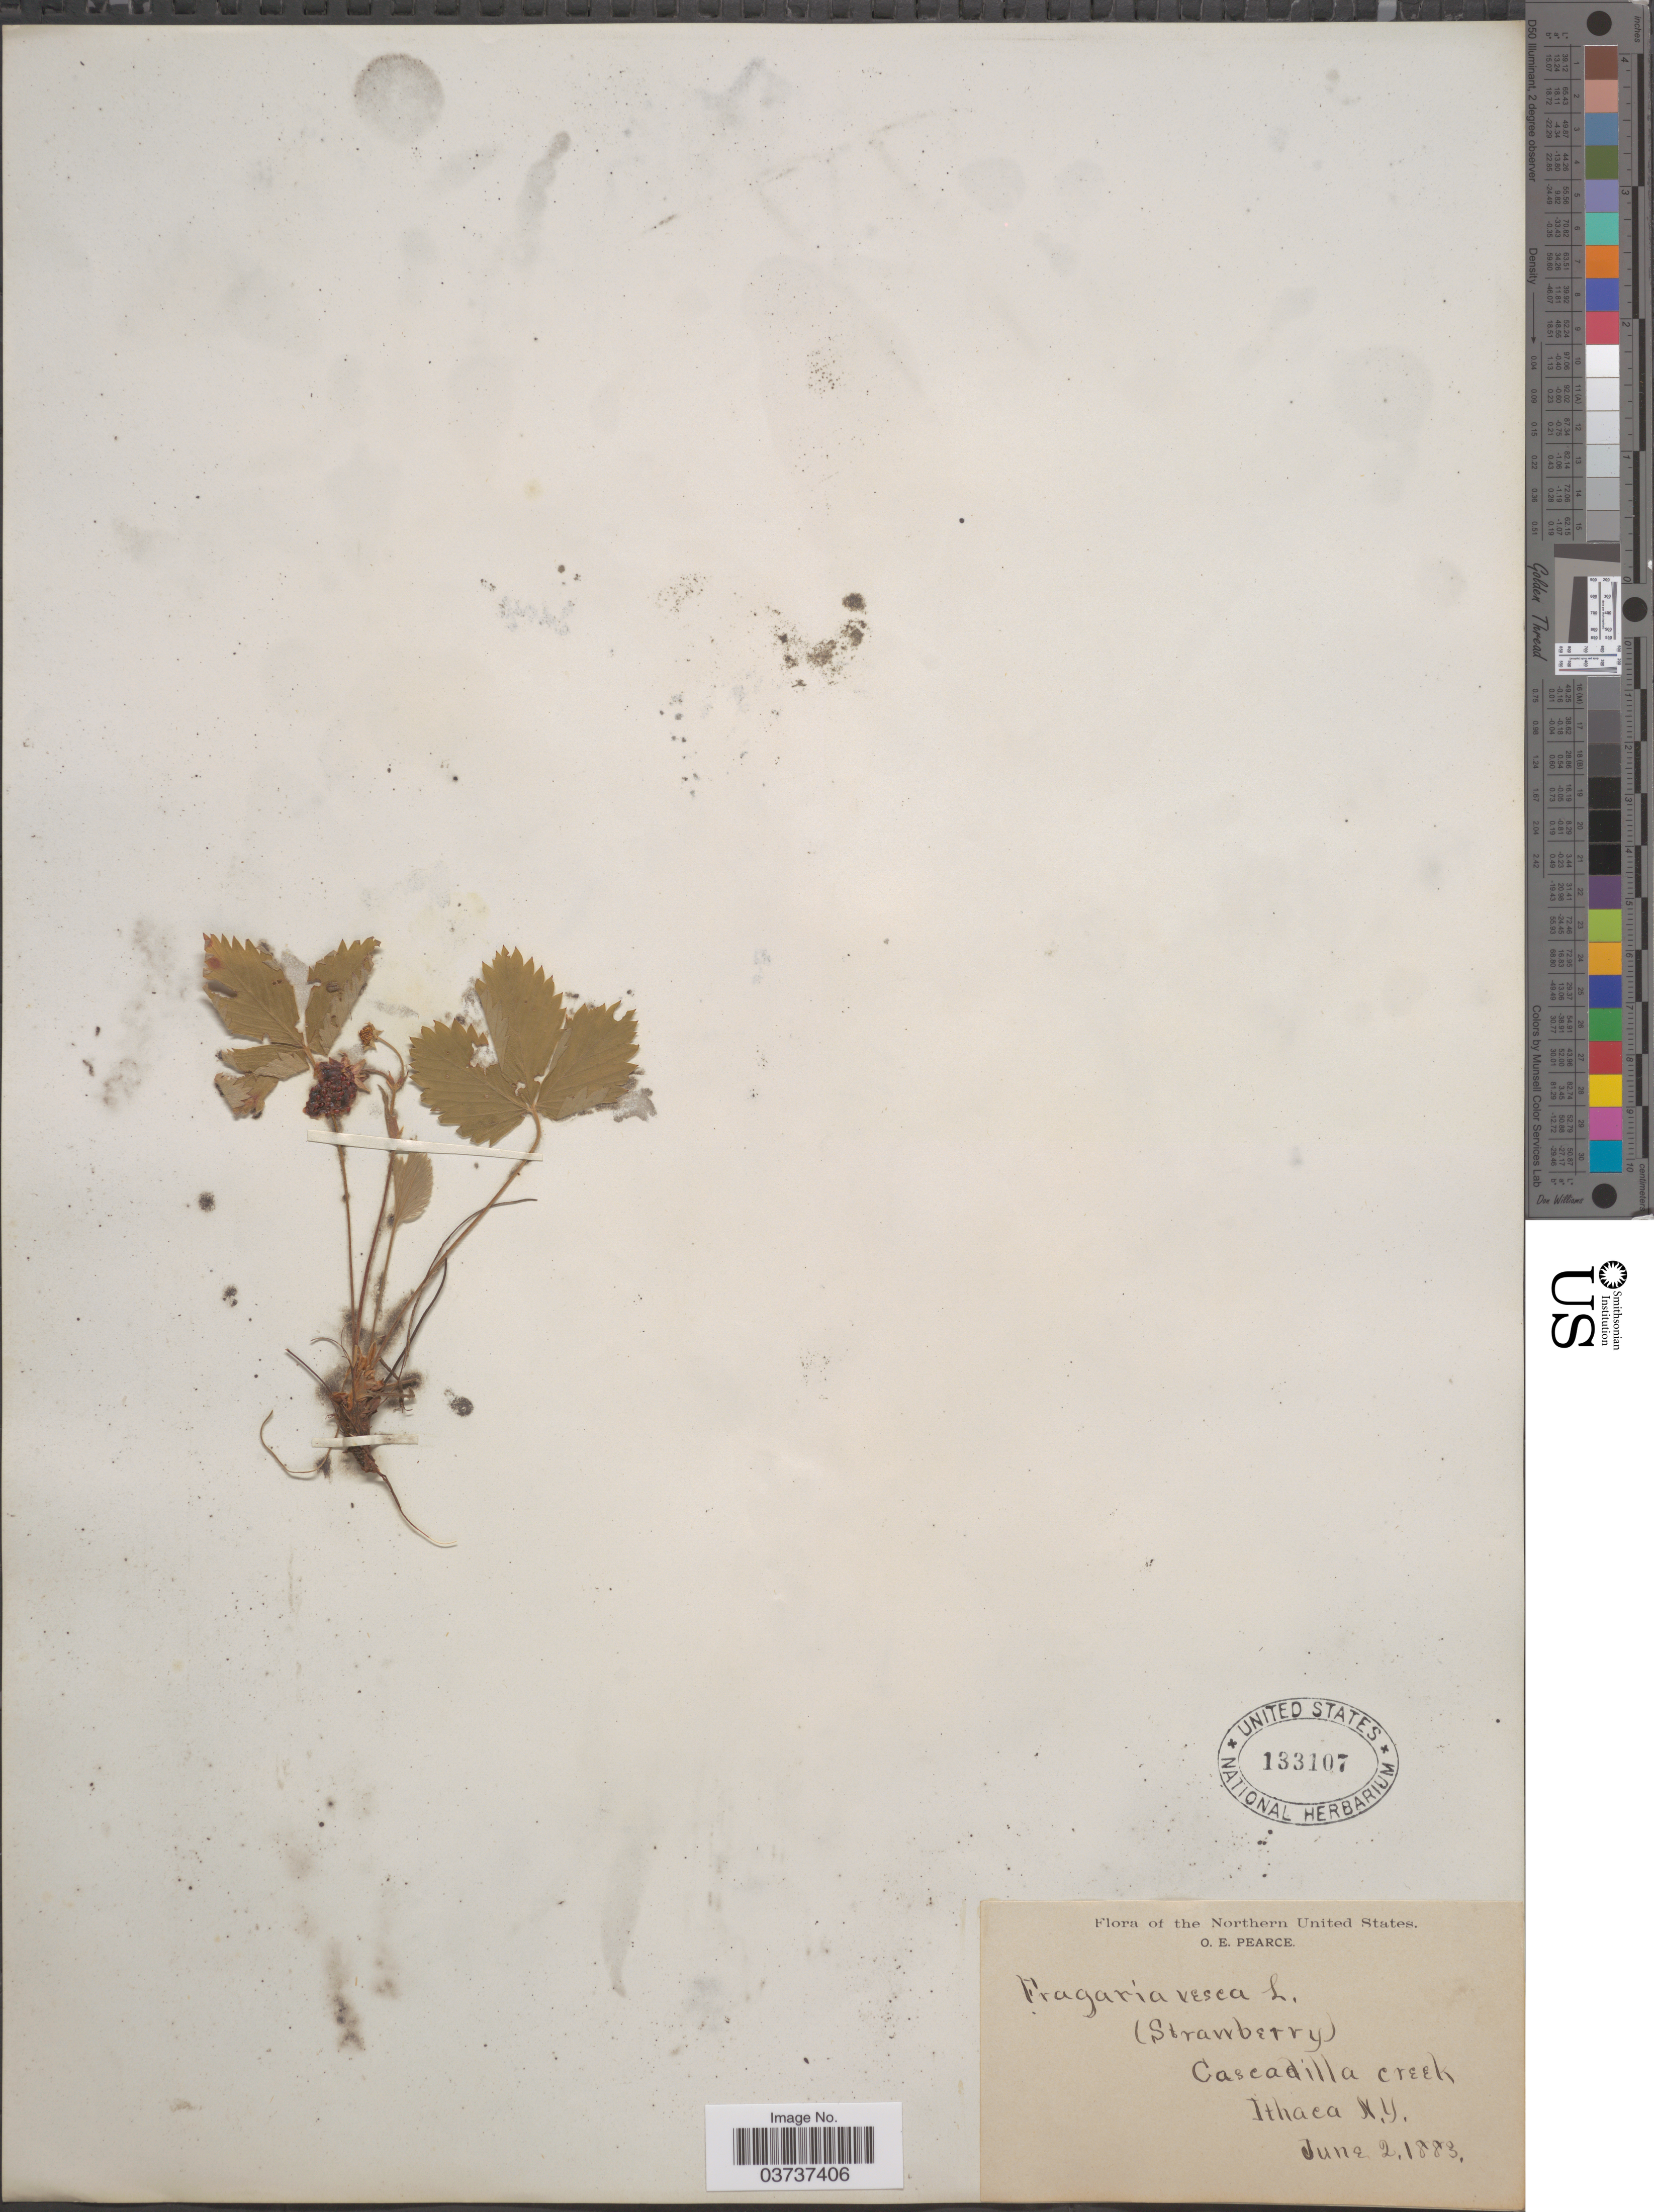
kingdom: Plantae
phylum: Tracheophyta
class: Magnoliopsida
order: Rosales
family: Rosaceae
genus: Fragaria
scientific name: Fragaria vesca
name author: L.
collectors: O. E. Pearce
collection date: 1883-06-02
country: United States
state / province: New York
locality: Northern United States. Cascadilla Creek. Ithaca.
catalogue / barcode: US 133107